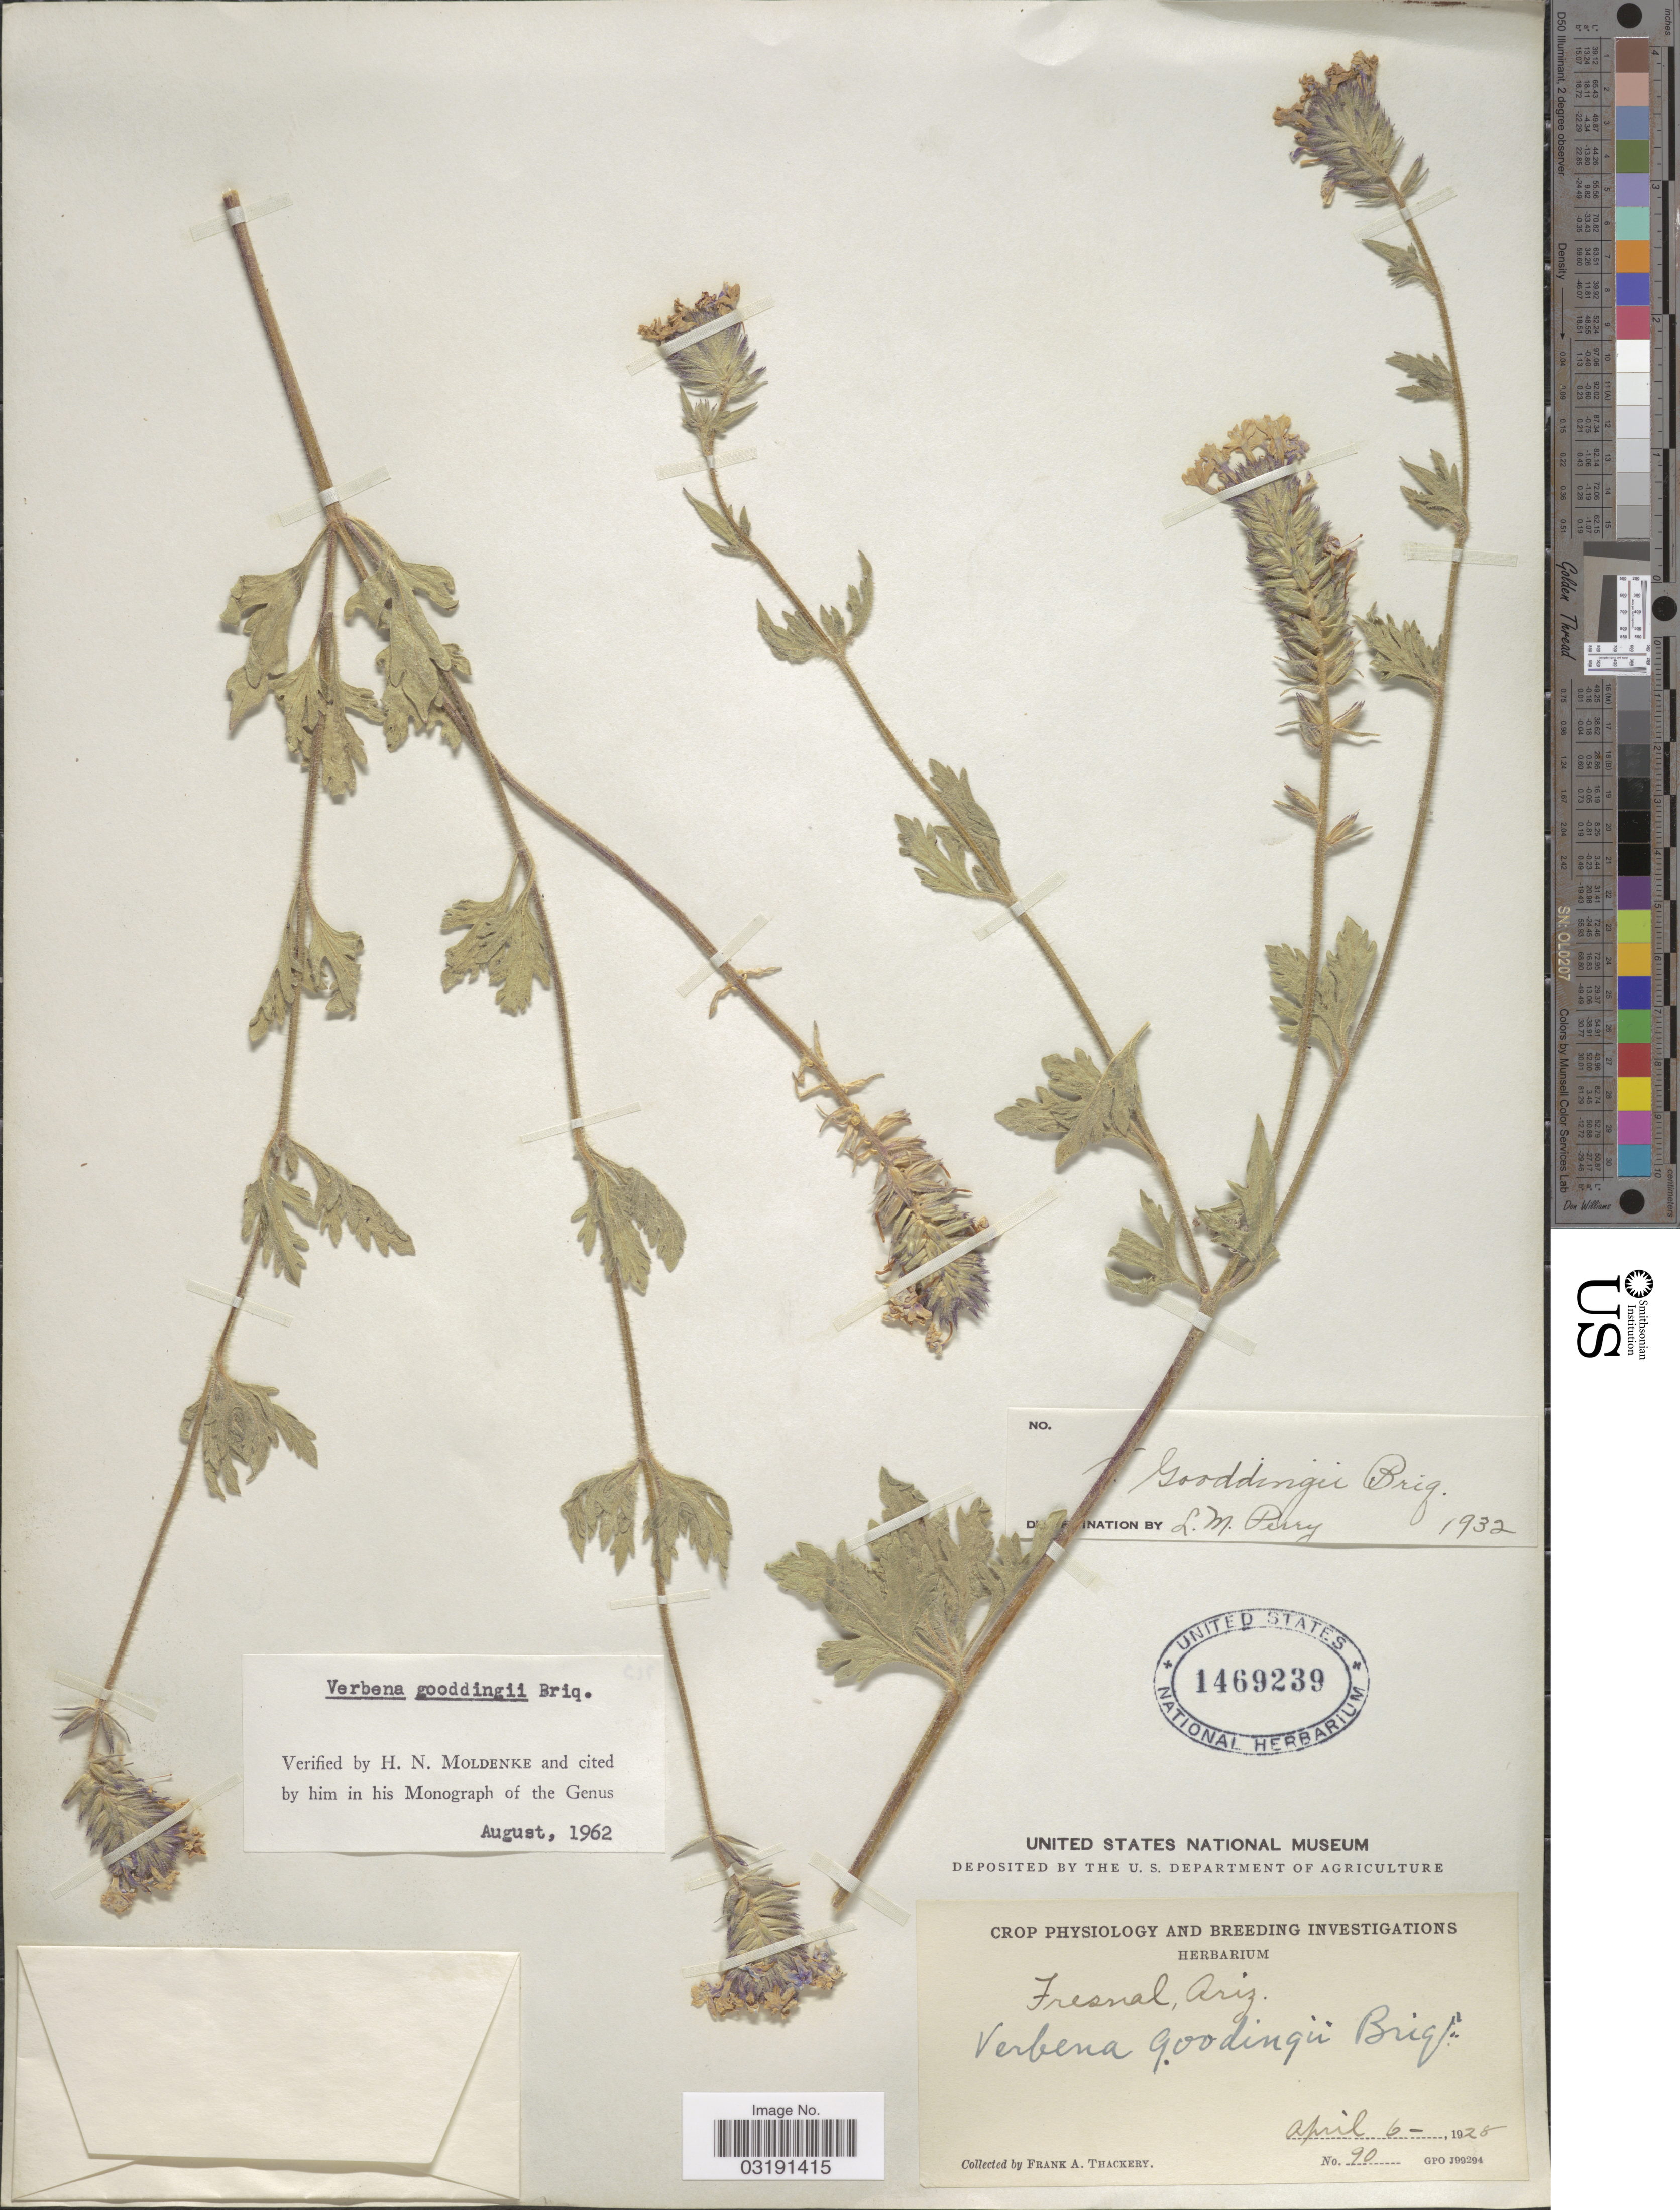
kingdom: Plantae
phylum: Tracheophyta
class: Magnoliopsida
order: Lamiales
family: Verbenaceae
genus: Verbena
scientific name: Verbena gooddingii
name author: Briq.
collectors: F. Thackery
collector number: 90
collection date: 1928-04-06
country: United States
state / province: Arizona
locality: Fresnal, Ariz.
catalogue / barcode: US 1469239